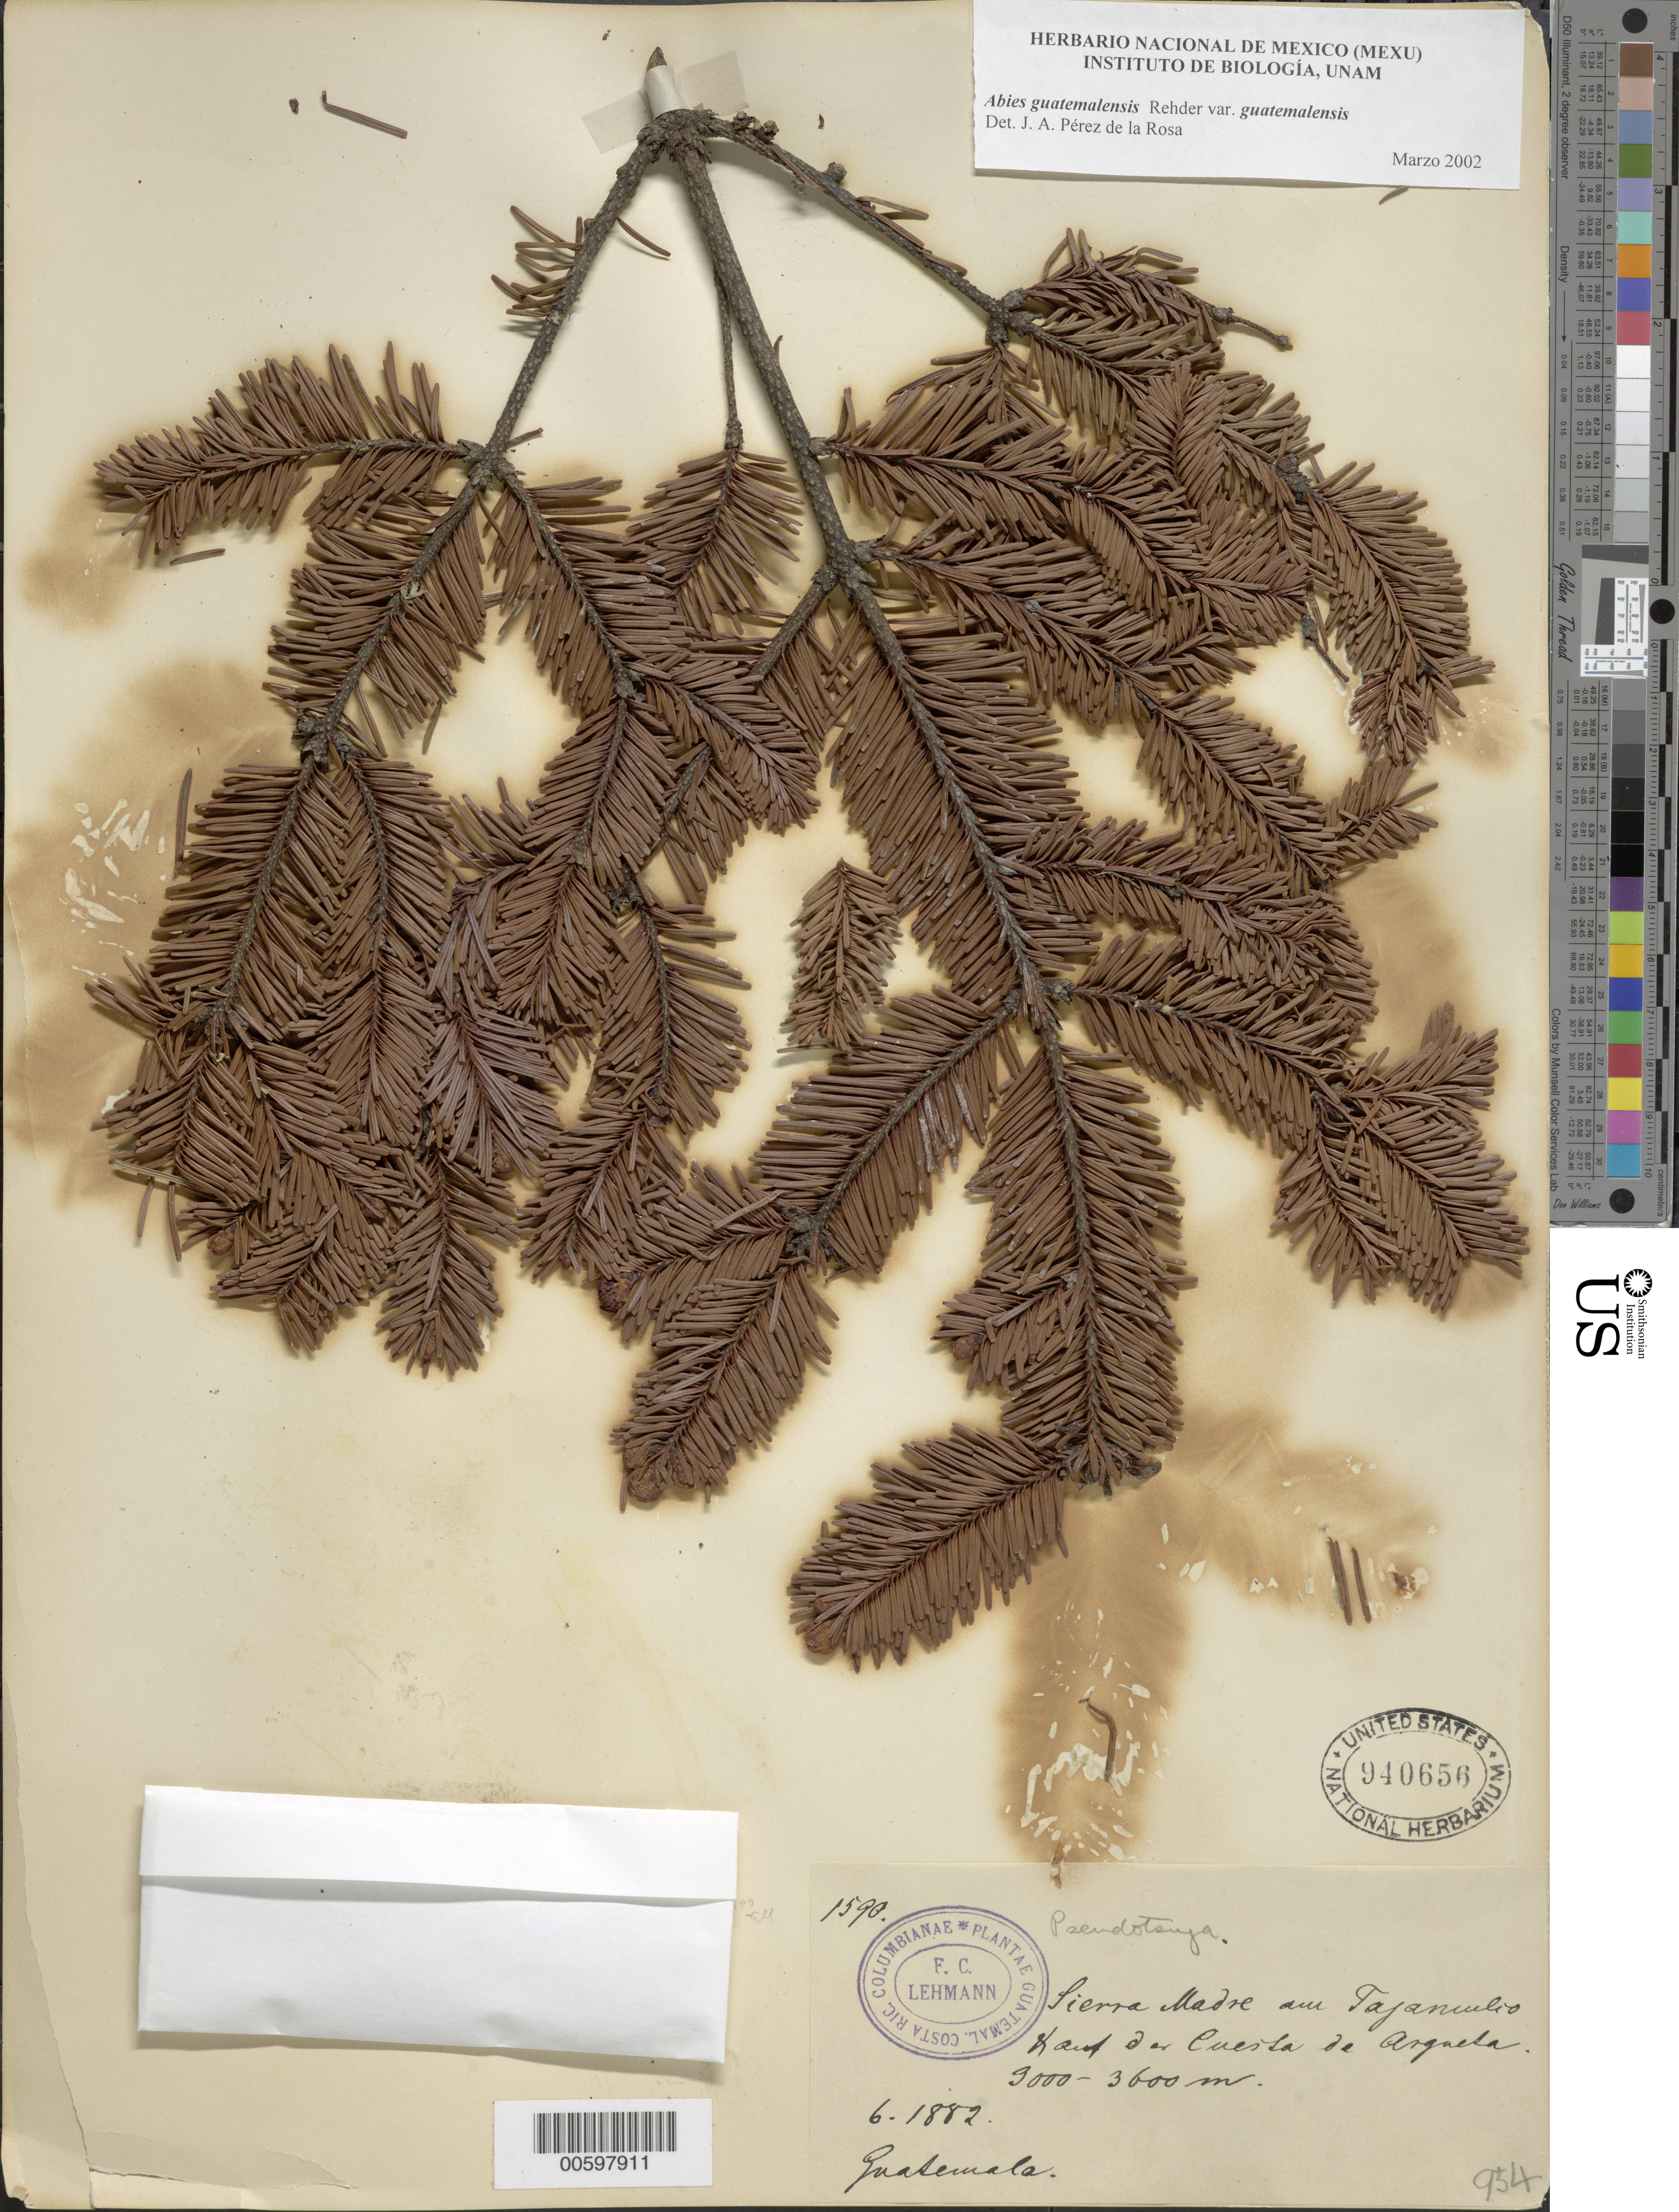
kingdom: Plantae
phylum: Tracheophyta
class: Pinopsida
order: Pinales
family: Pinaceae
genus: Abies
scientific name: Abies guatemalensis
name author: Rehder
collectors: F. C. Lehmann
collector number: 1590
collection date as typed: Jun 1882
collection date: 1882-06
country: Guatemala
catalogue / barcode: US 940656